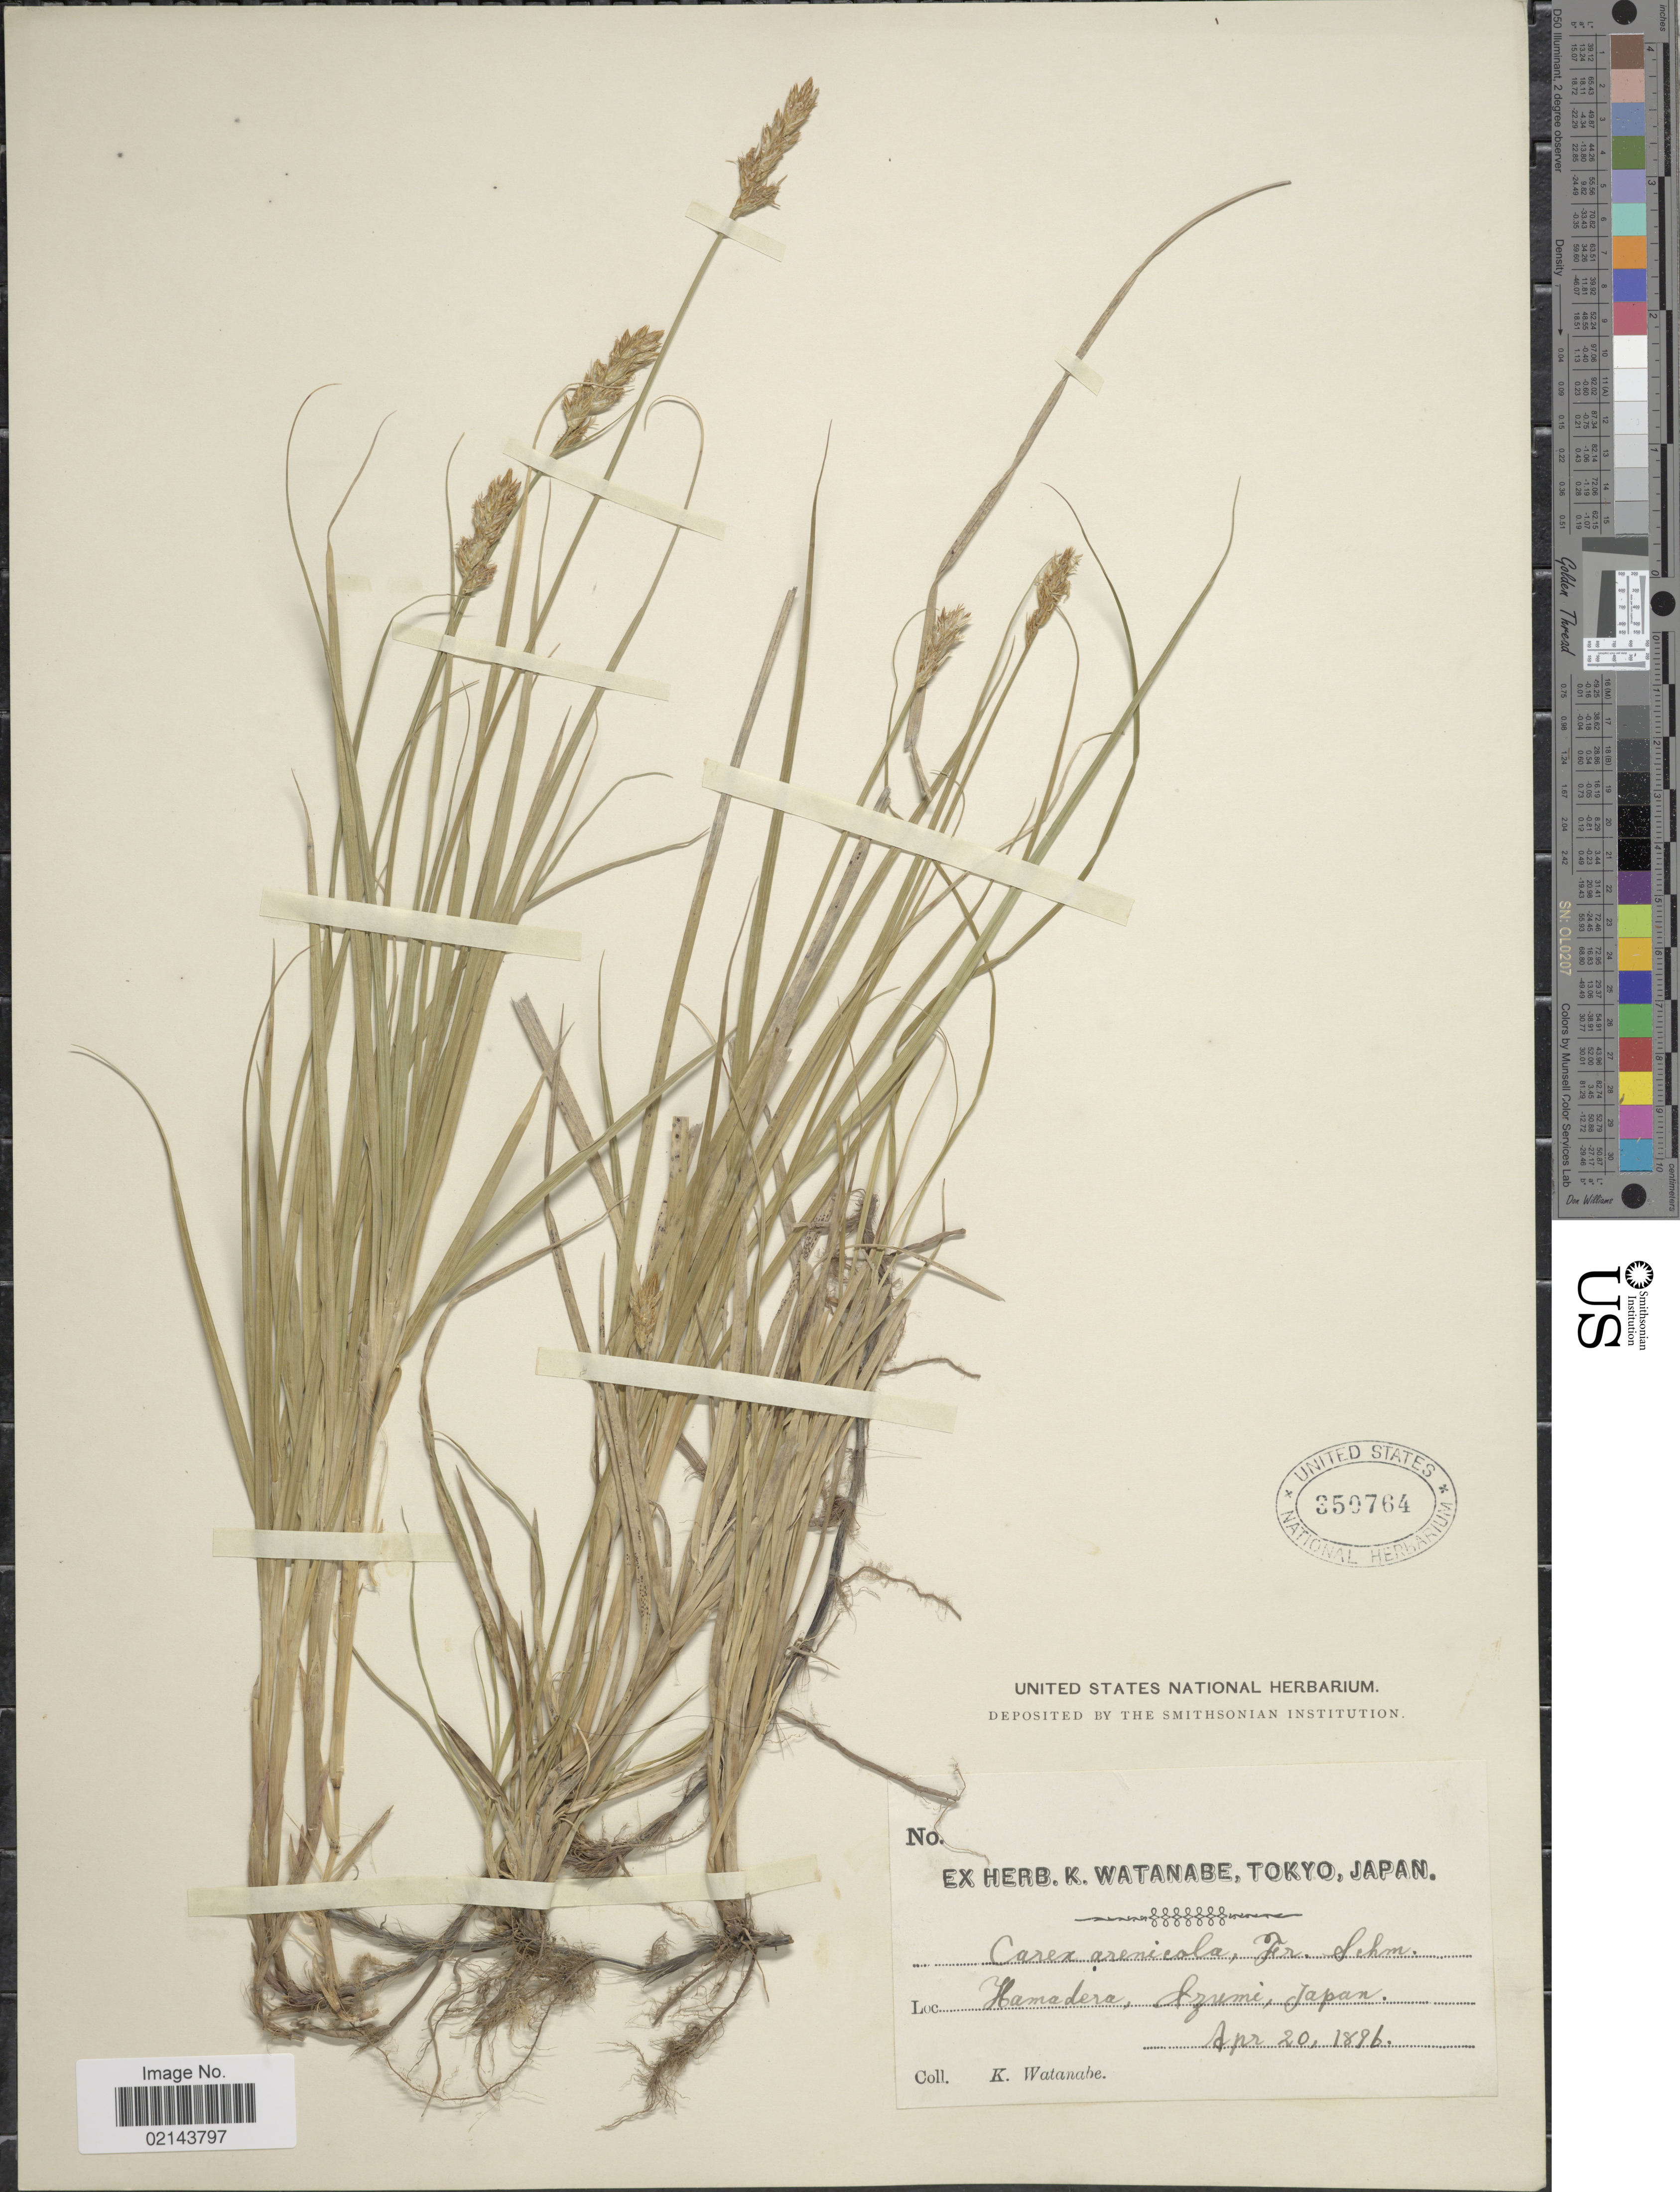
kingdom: Plantae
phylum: Tracheophyta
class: Liliopsida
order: Poales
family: Cyperaceae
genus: Carex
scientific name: Carex arenicola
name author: F. Schmidt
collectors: K. Watanabe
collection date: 1896-04-20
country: Japan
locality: Hamadera, Izumi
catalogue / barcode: US 350764